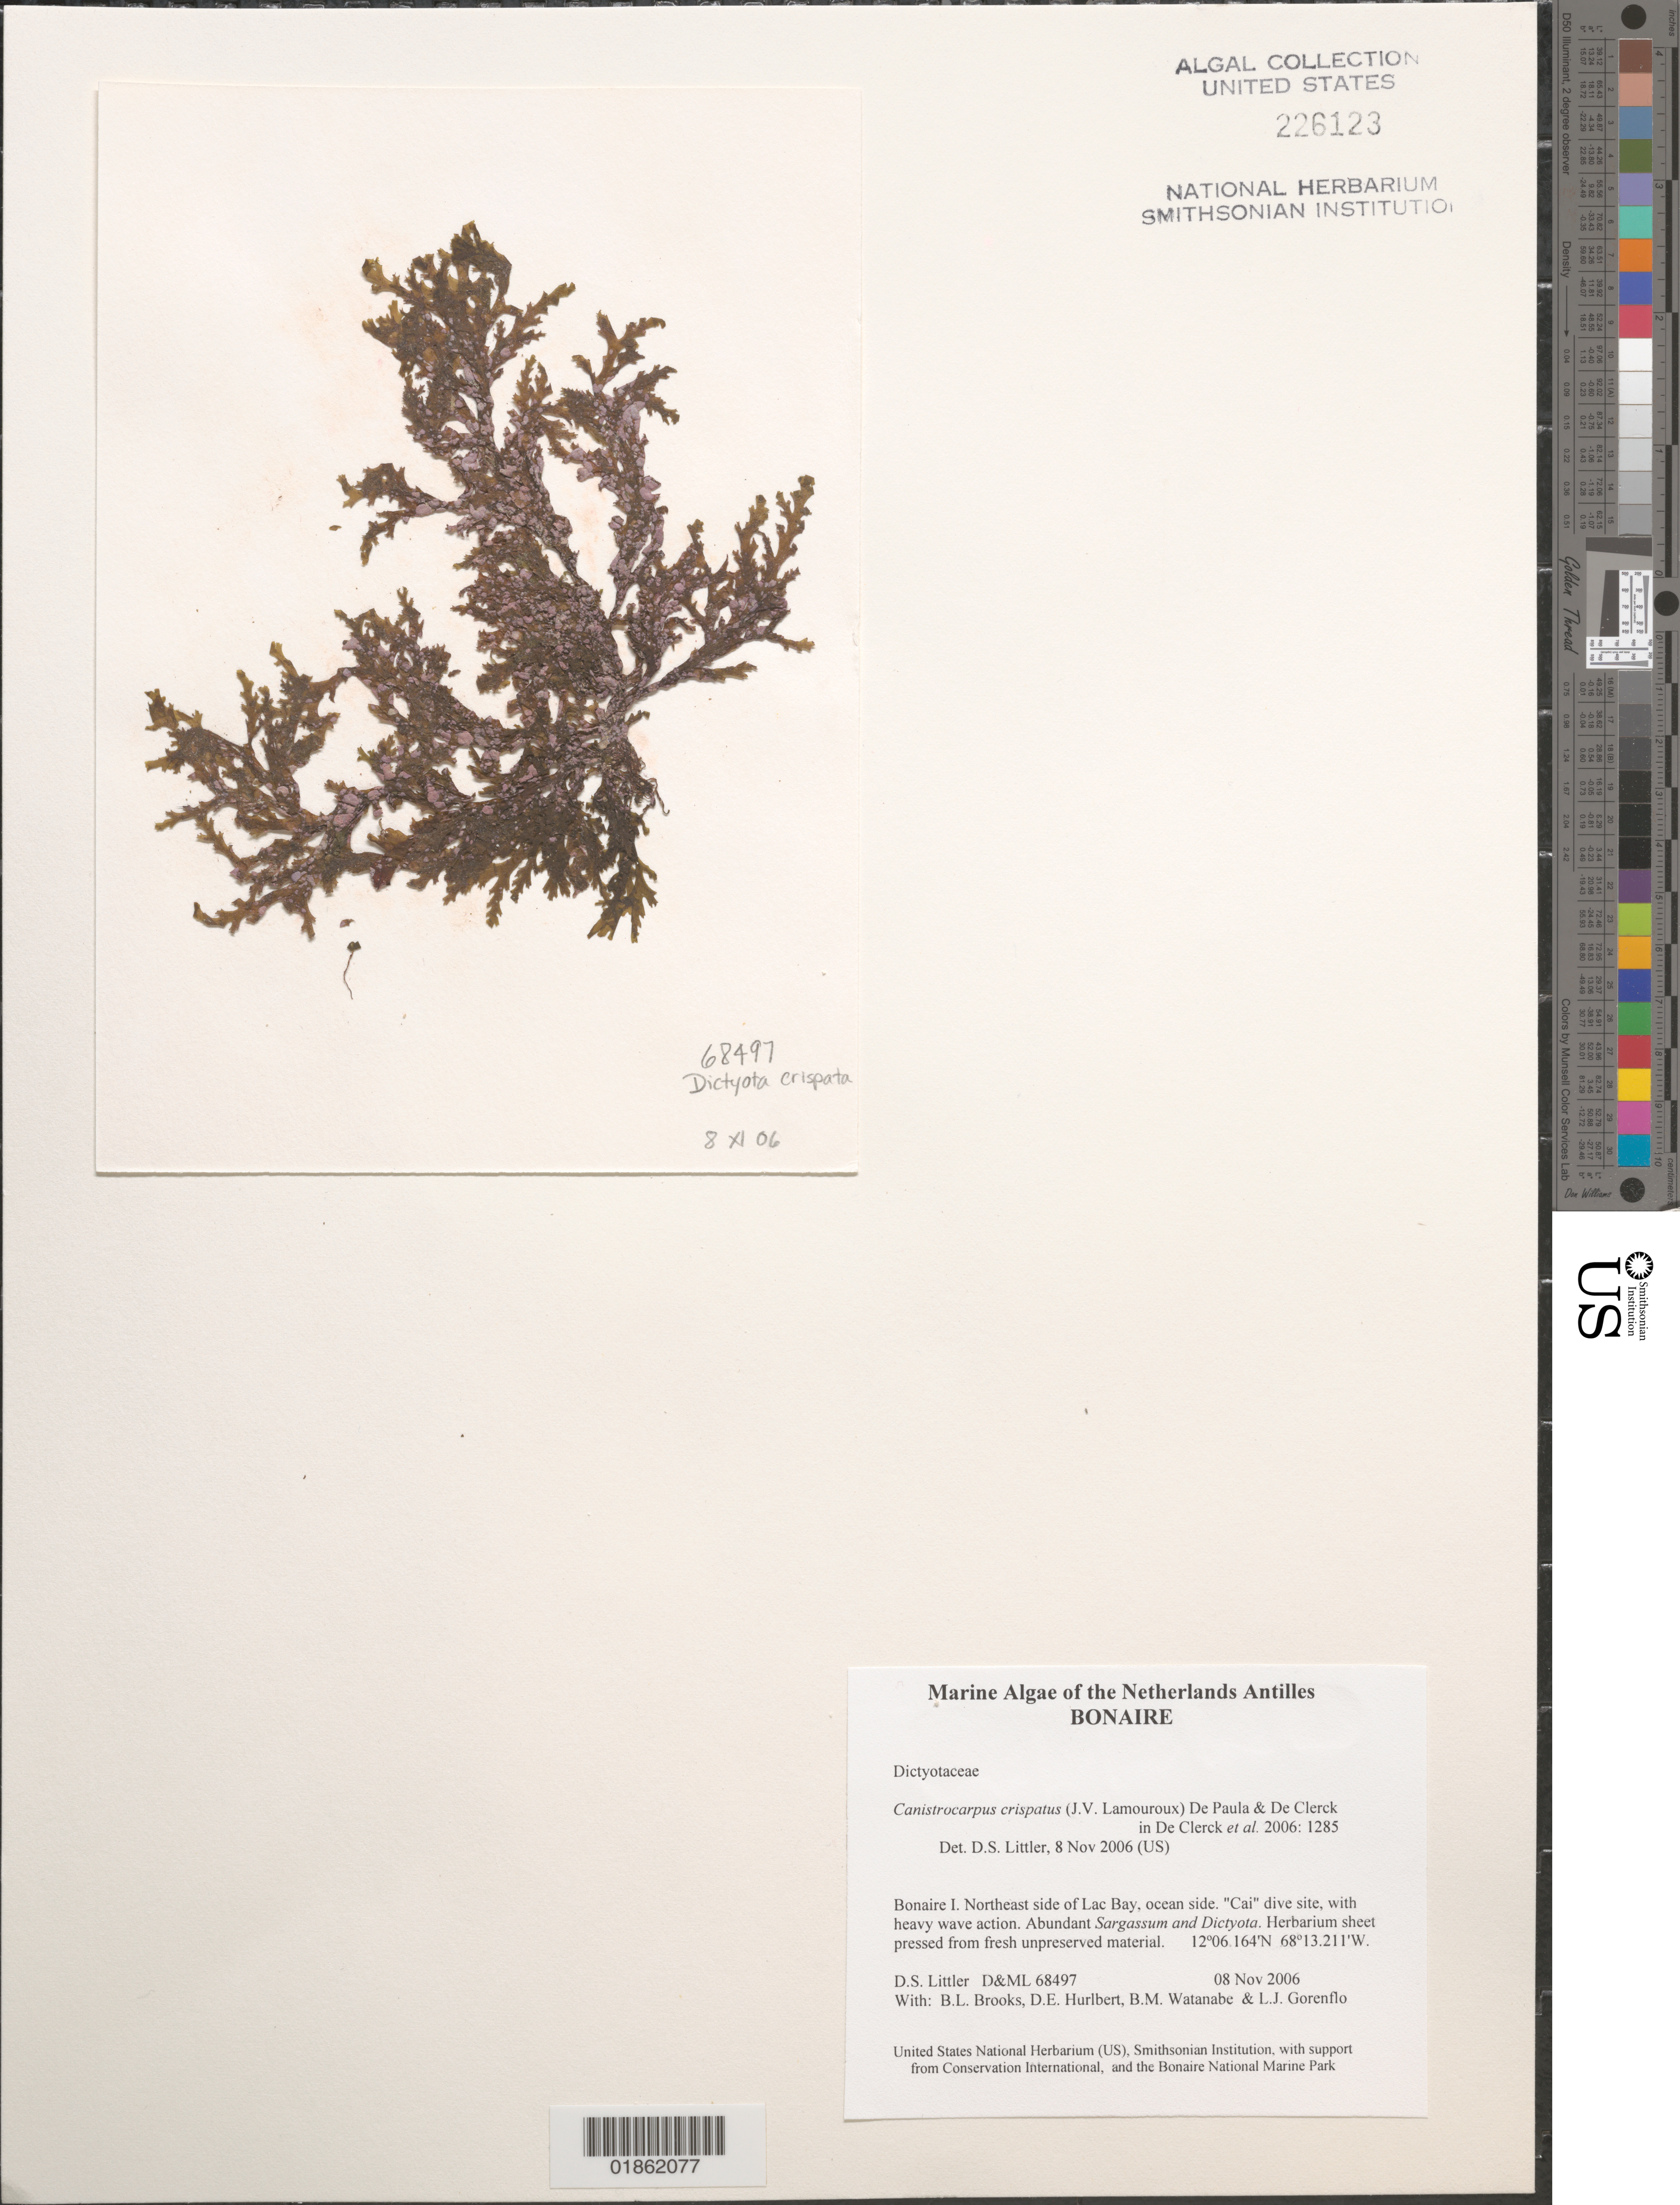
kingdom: Chromista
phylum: Ochrophyta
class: Phaeophyceae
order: Dictyotales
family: Dictyotaceae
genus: Canistrocarpus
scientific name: Canistrocarpus crispatus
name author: (J.V.Lamouroux) De Paula & De Clerck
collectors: D. S. Littler, B. Brooks, D. Hurlbert, B. Watanabe & L. Gorenflo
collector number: D&ML68497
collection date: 2006-11-08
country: Netherlands Antilles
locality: Bonaire I. Northeast side of Lac Bay, ocean side. "Cai" dive site, with heavy wave action.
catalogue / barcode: US 226123